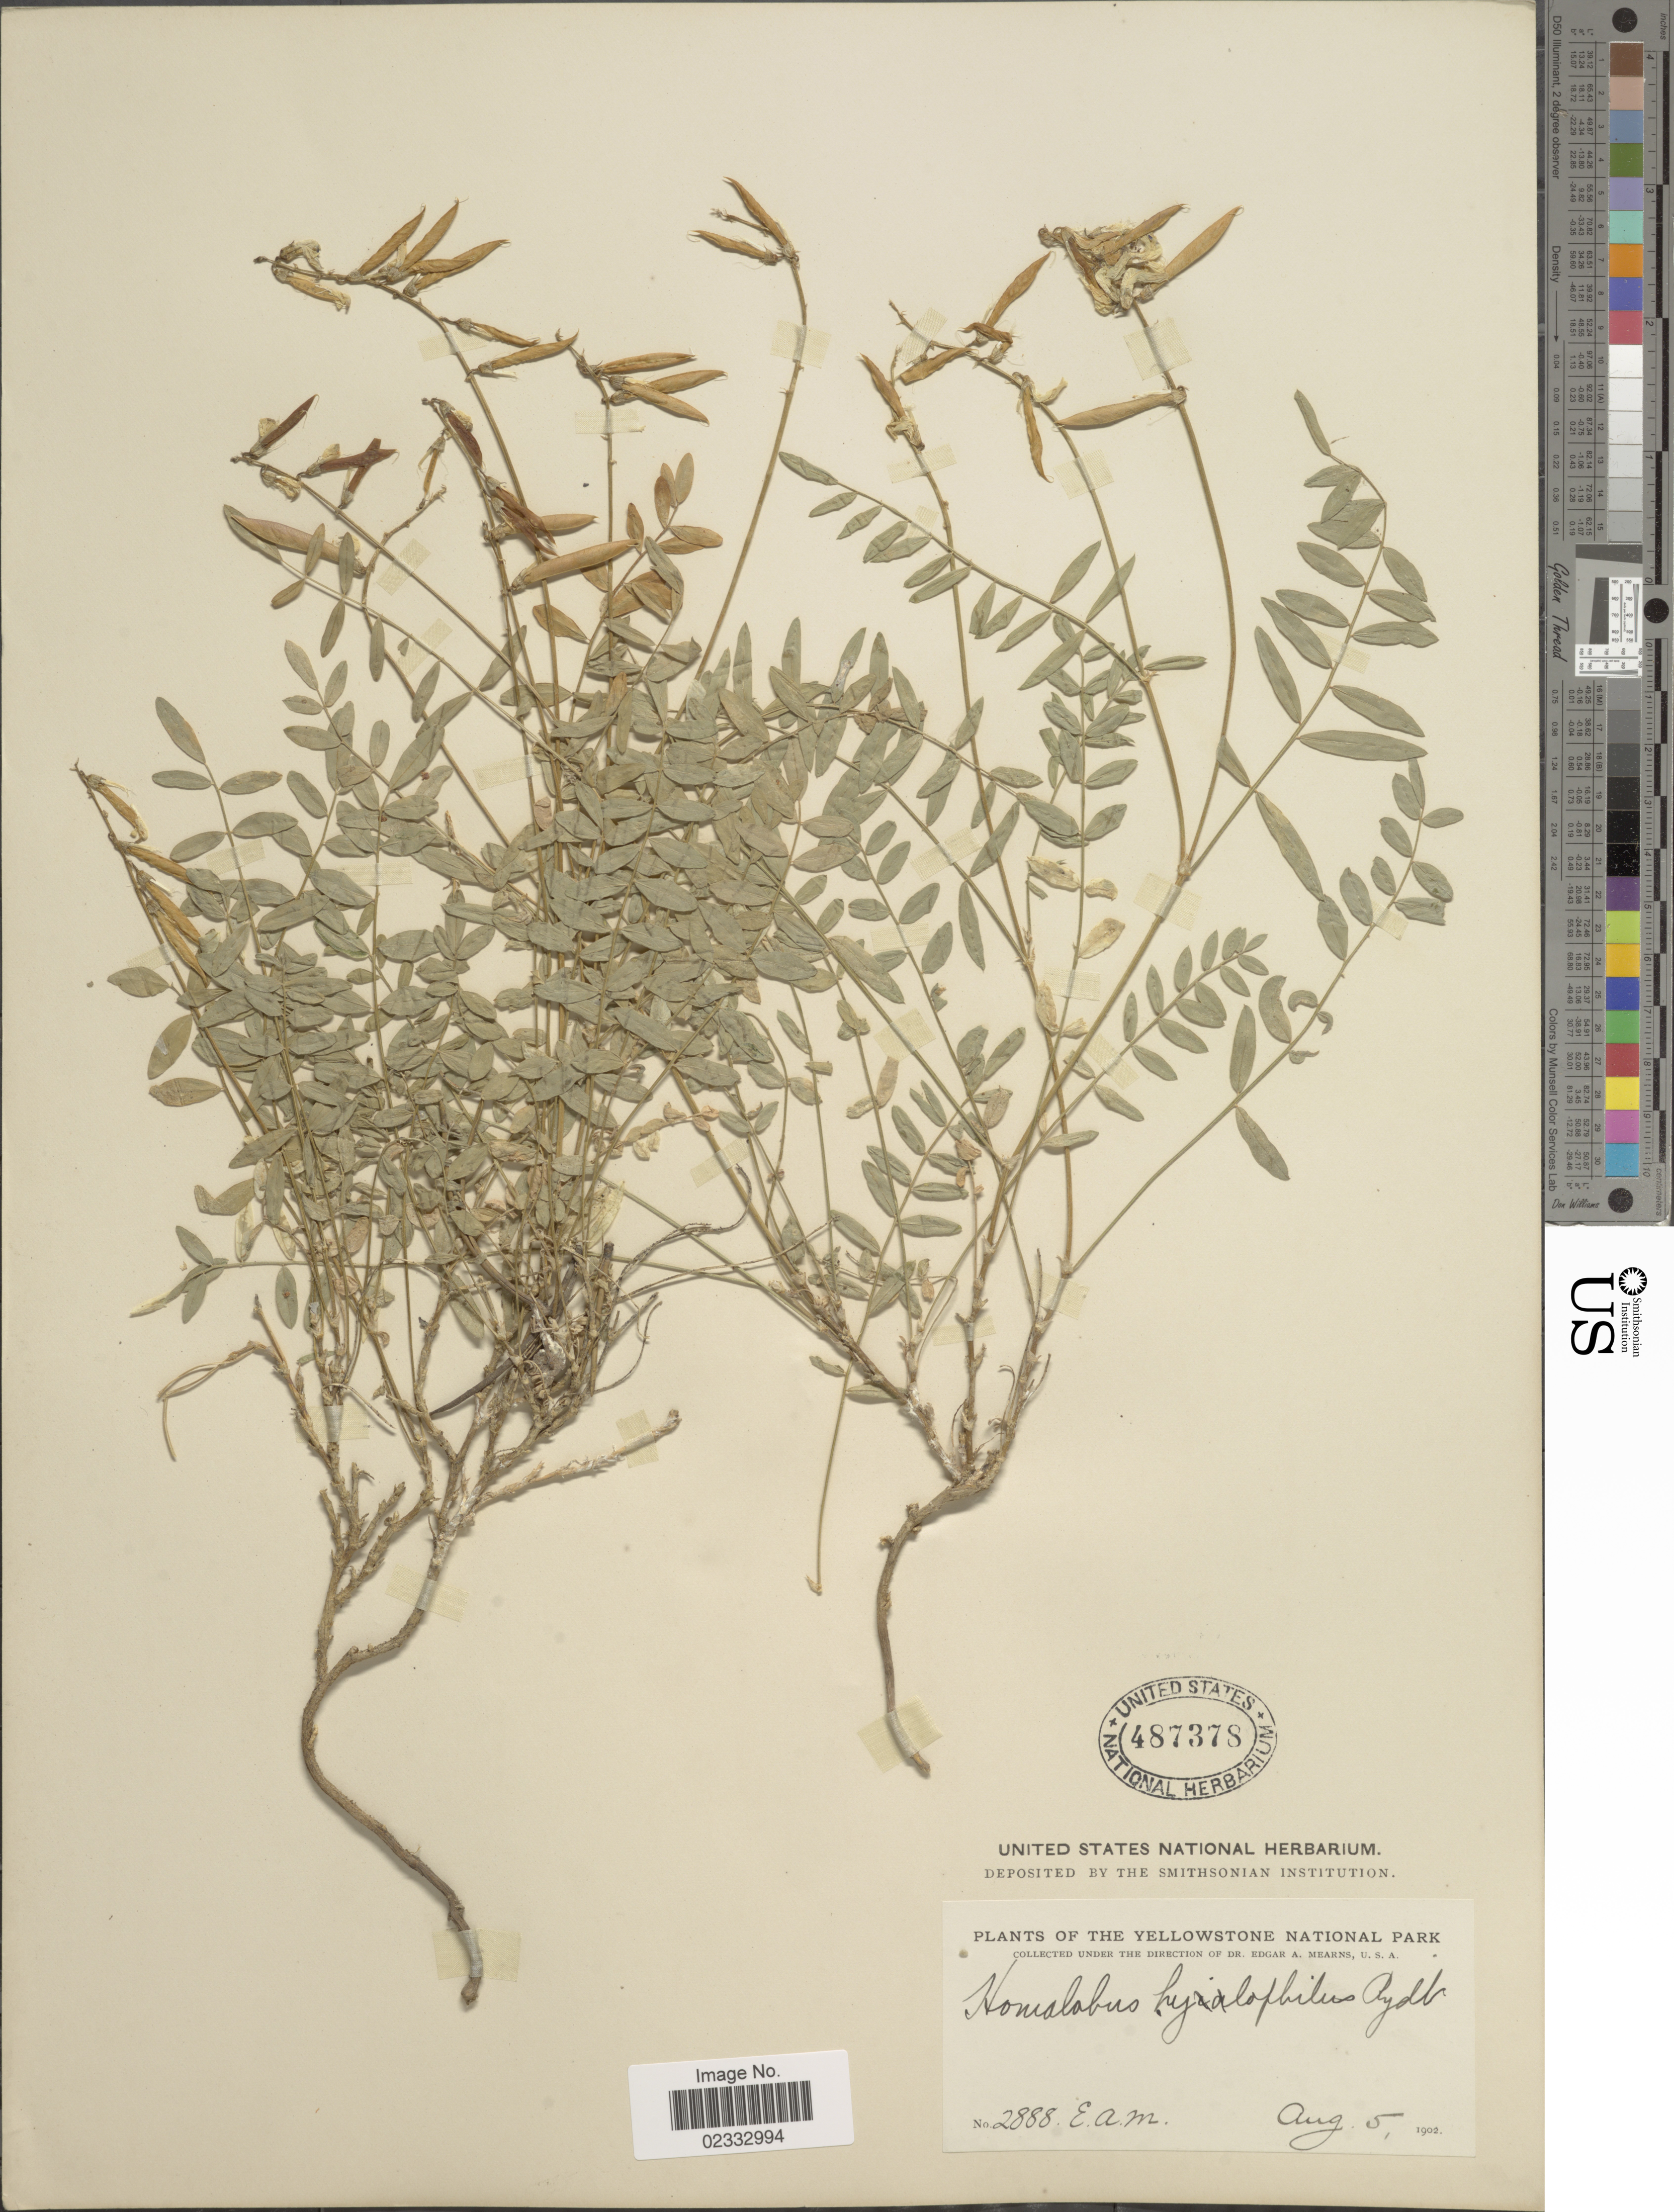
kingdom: Plantae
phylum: Tracheophyta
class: Magnoliopsida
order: Fabales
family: Fabaceae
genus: Astragalus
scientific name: Astragalus miser var. hylophilus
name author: (Rydb.) Barneby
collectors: E. A. Mearns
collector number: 2888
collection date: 1902-08-05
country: United States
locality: Yellowstone National Park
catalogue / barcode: US 487378